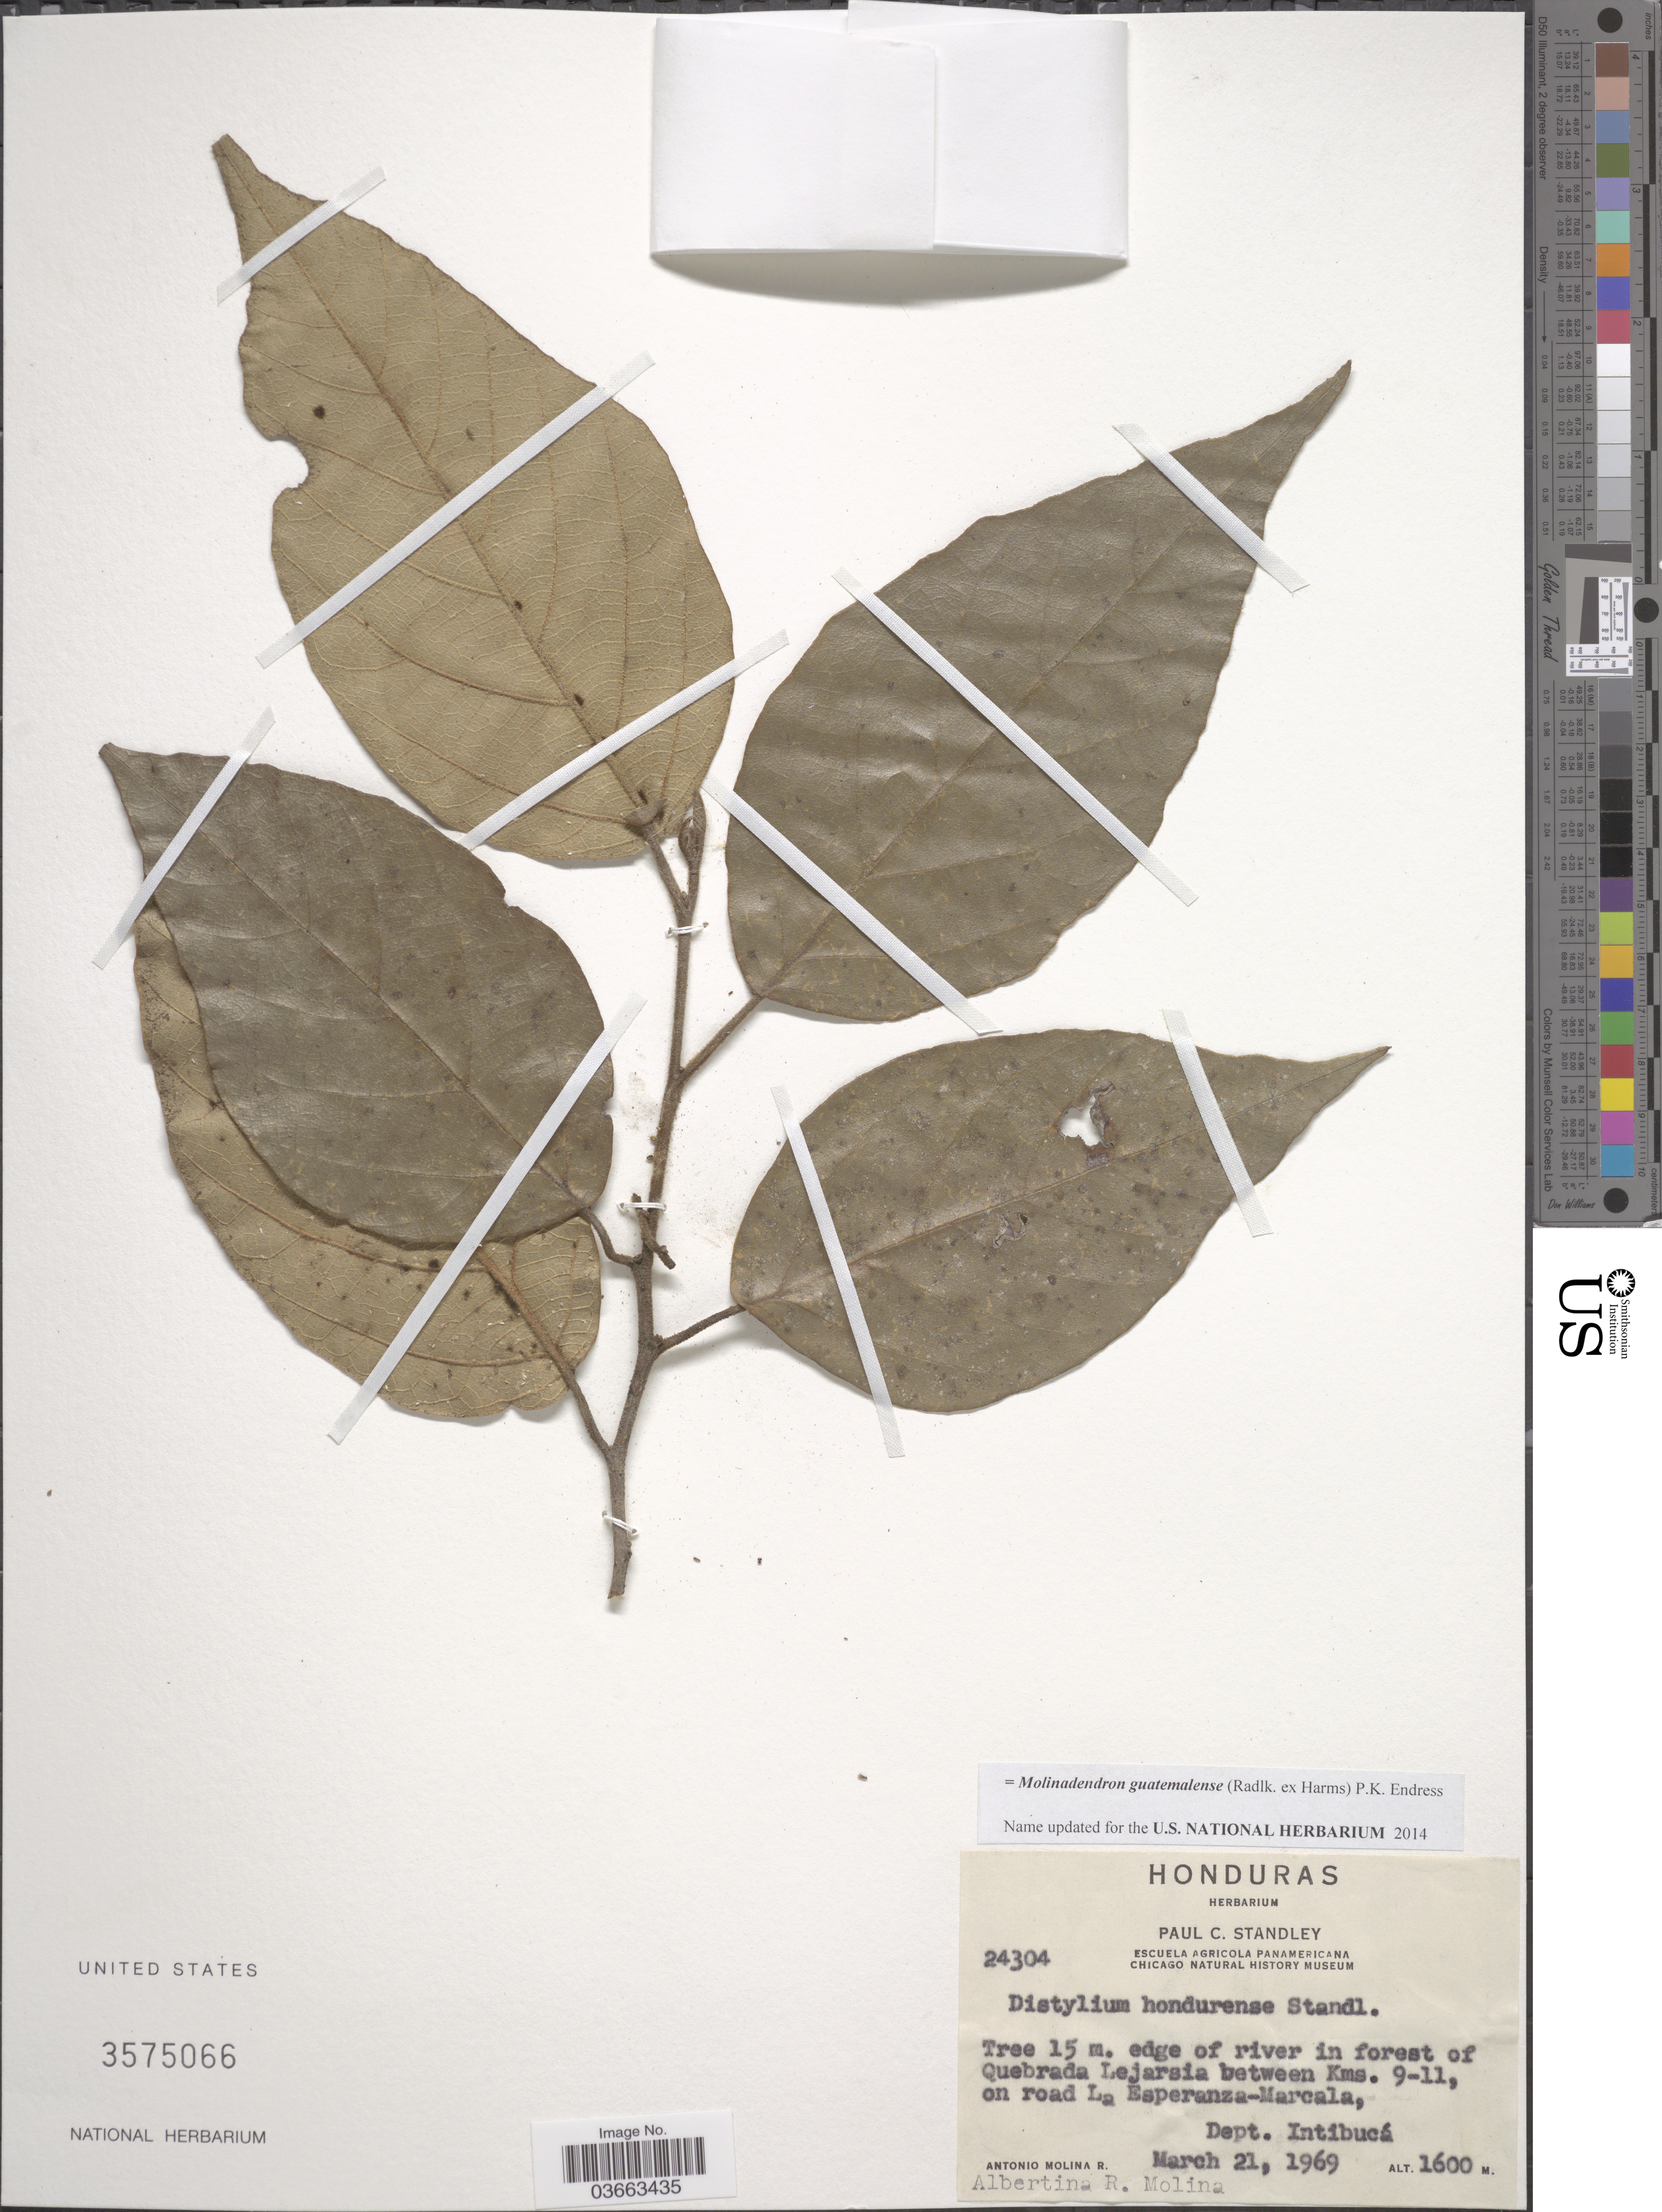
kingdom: Plantae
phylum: Tracheophyta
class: Magnoliopsida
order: Saxifragales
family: Hamamelidaceae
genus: Molinadendron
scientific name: Molinadendron guatemalense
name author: (Harms)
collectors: A. Molina R. & A. R. Molina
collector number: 24304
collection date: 1969-03-21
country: Honduras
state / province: Intibuca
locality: Quebrada Lejarsia between Kms. 9-11, on road La Esperanza-Marcala, Dept. Intibucá.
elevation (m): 1600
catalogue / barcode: US 3575066